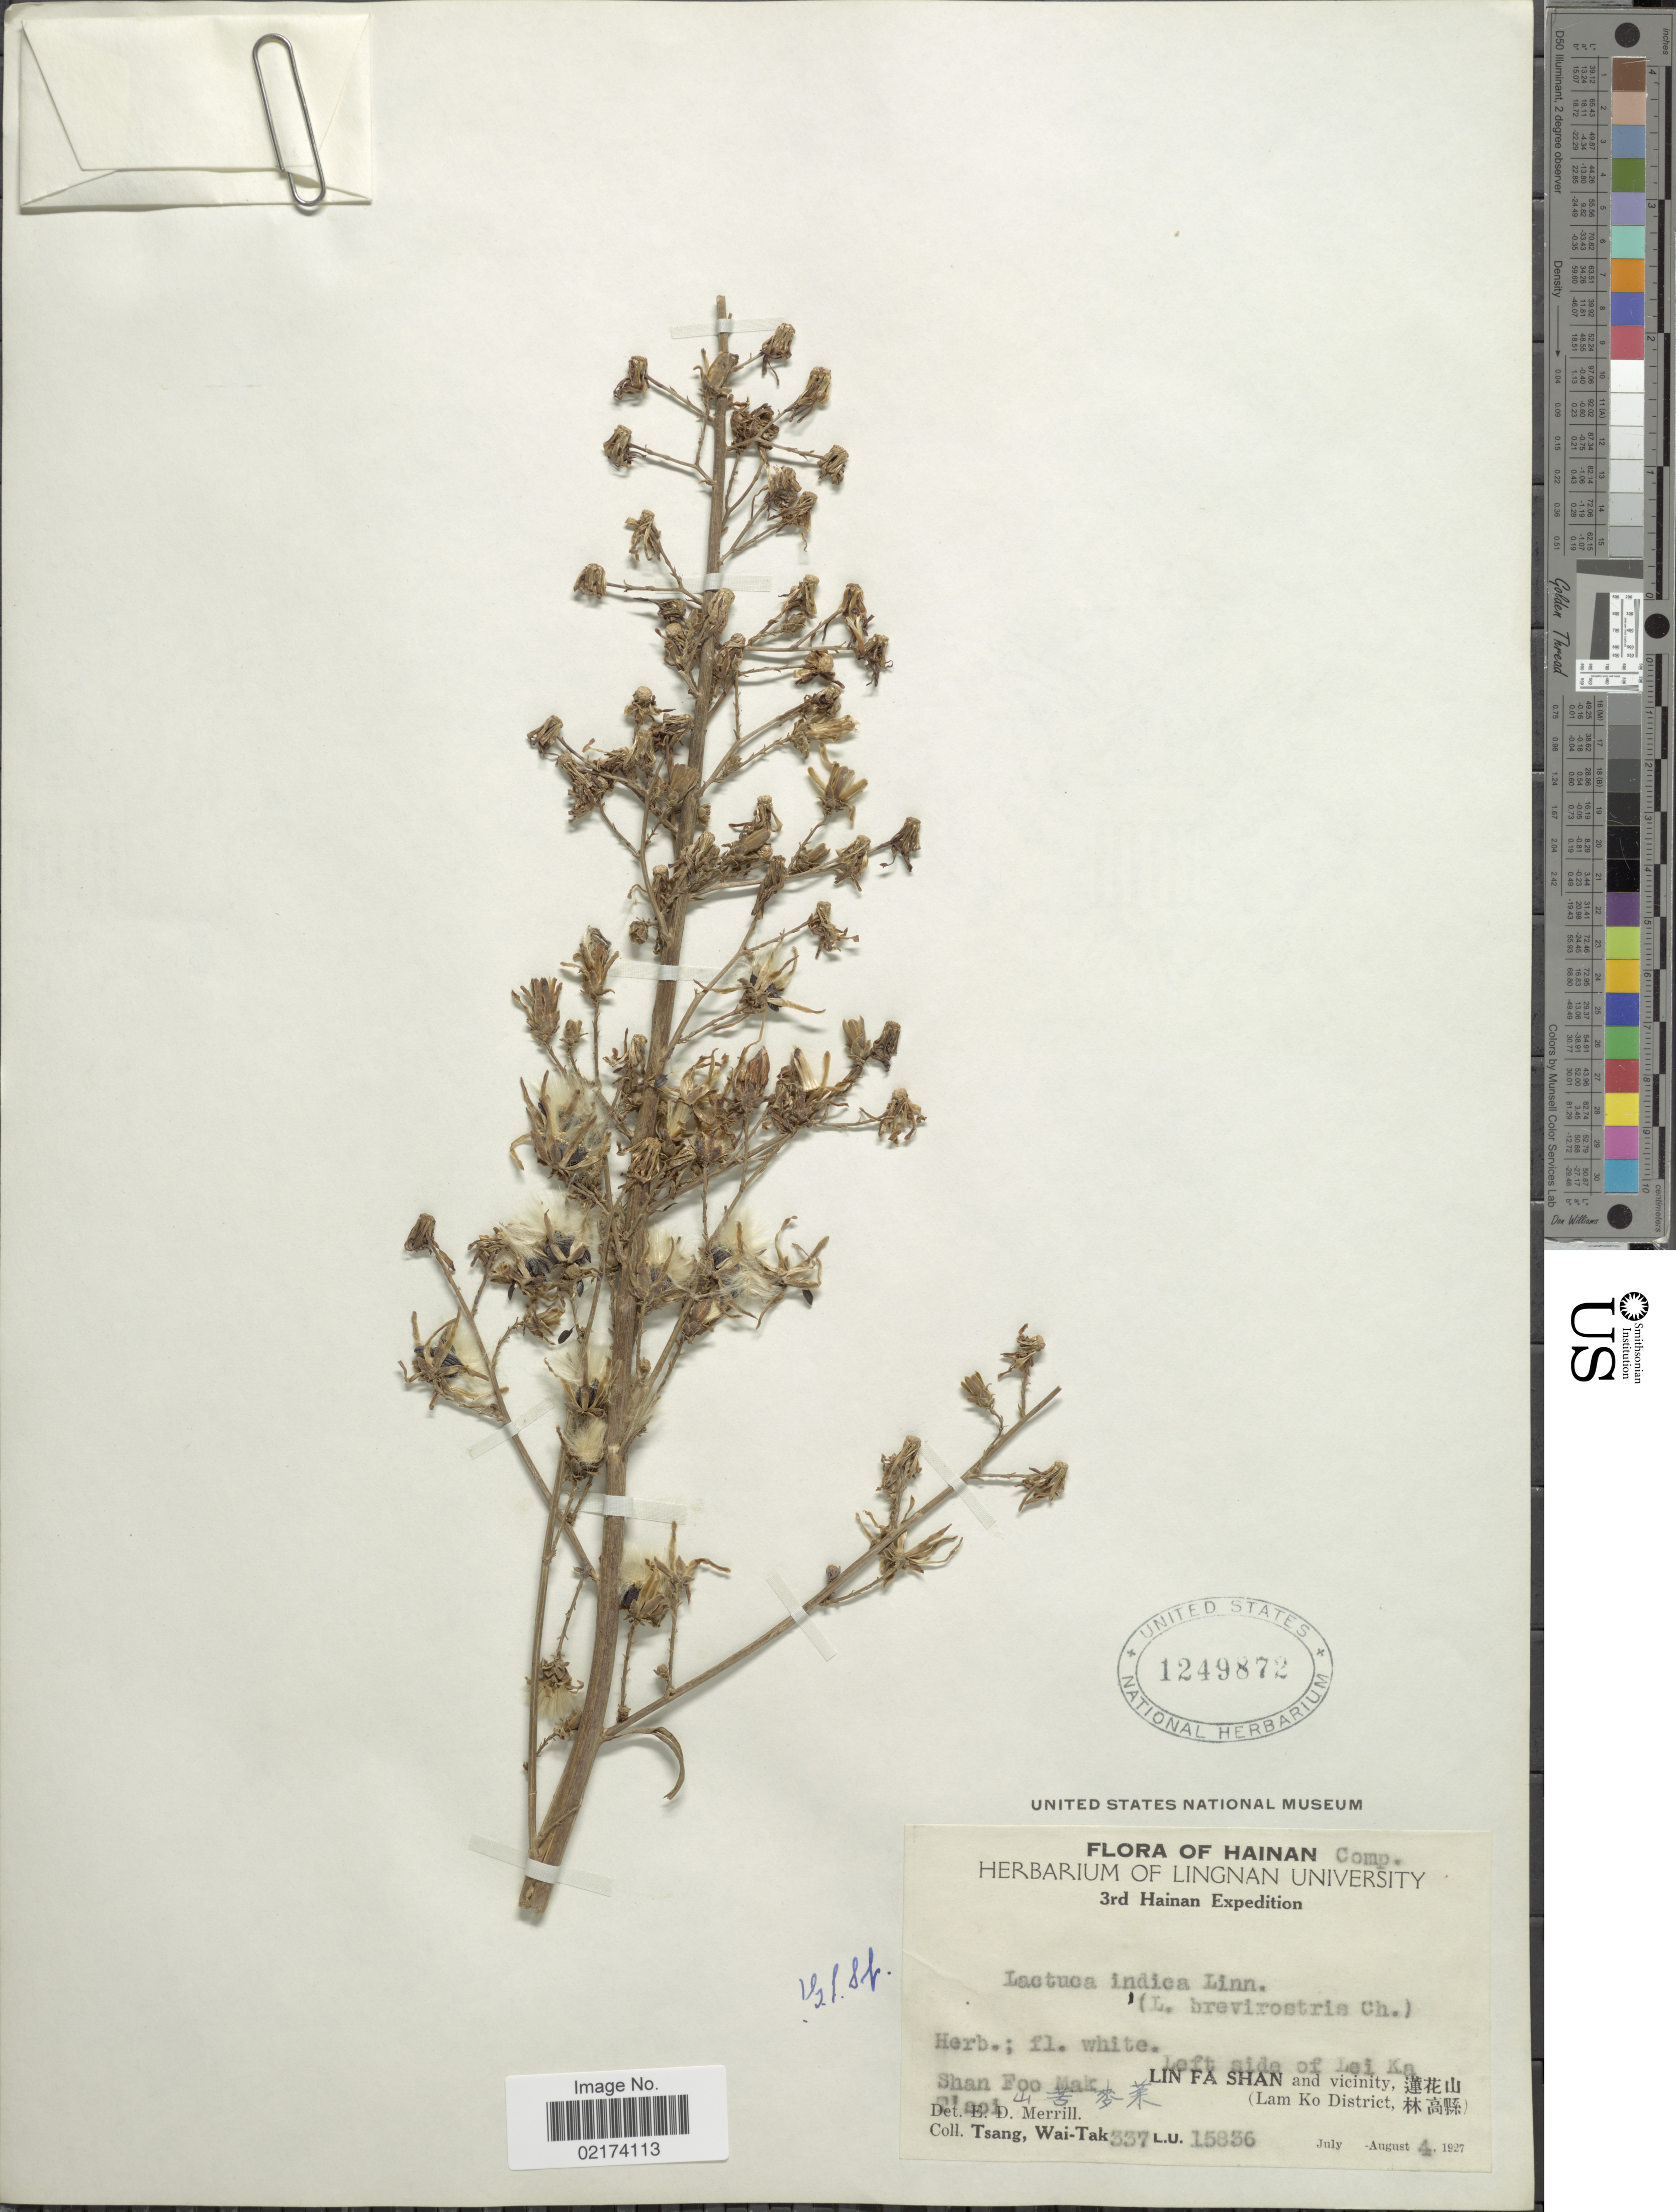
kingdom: Plantae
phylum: Tracheophyta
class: Magnoliopsida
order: Asterales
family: Asteraceae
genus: Lactuca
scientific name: Lactuca indica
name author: L.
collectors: W. T. Tsang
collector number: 337/15836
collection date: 1927-08-04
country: China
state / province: Hainan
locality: Left side of Lei Ka, Lin Fa Shan and vicinity, (Lam KO District), Shan Foo Mak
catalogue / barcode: US 1249872